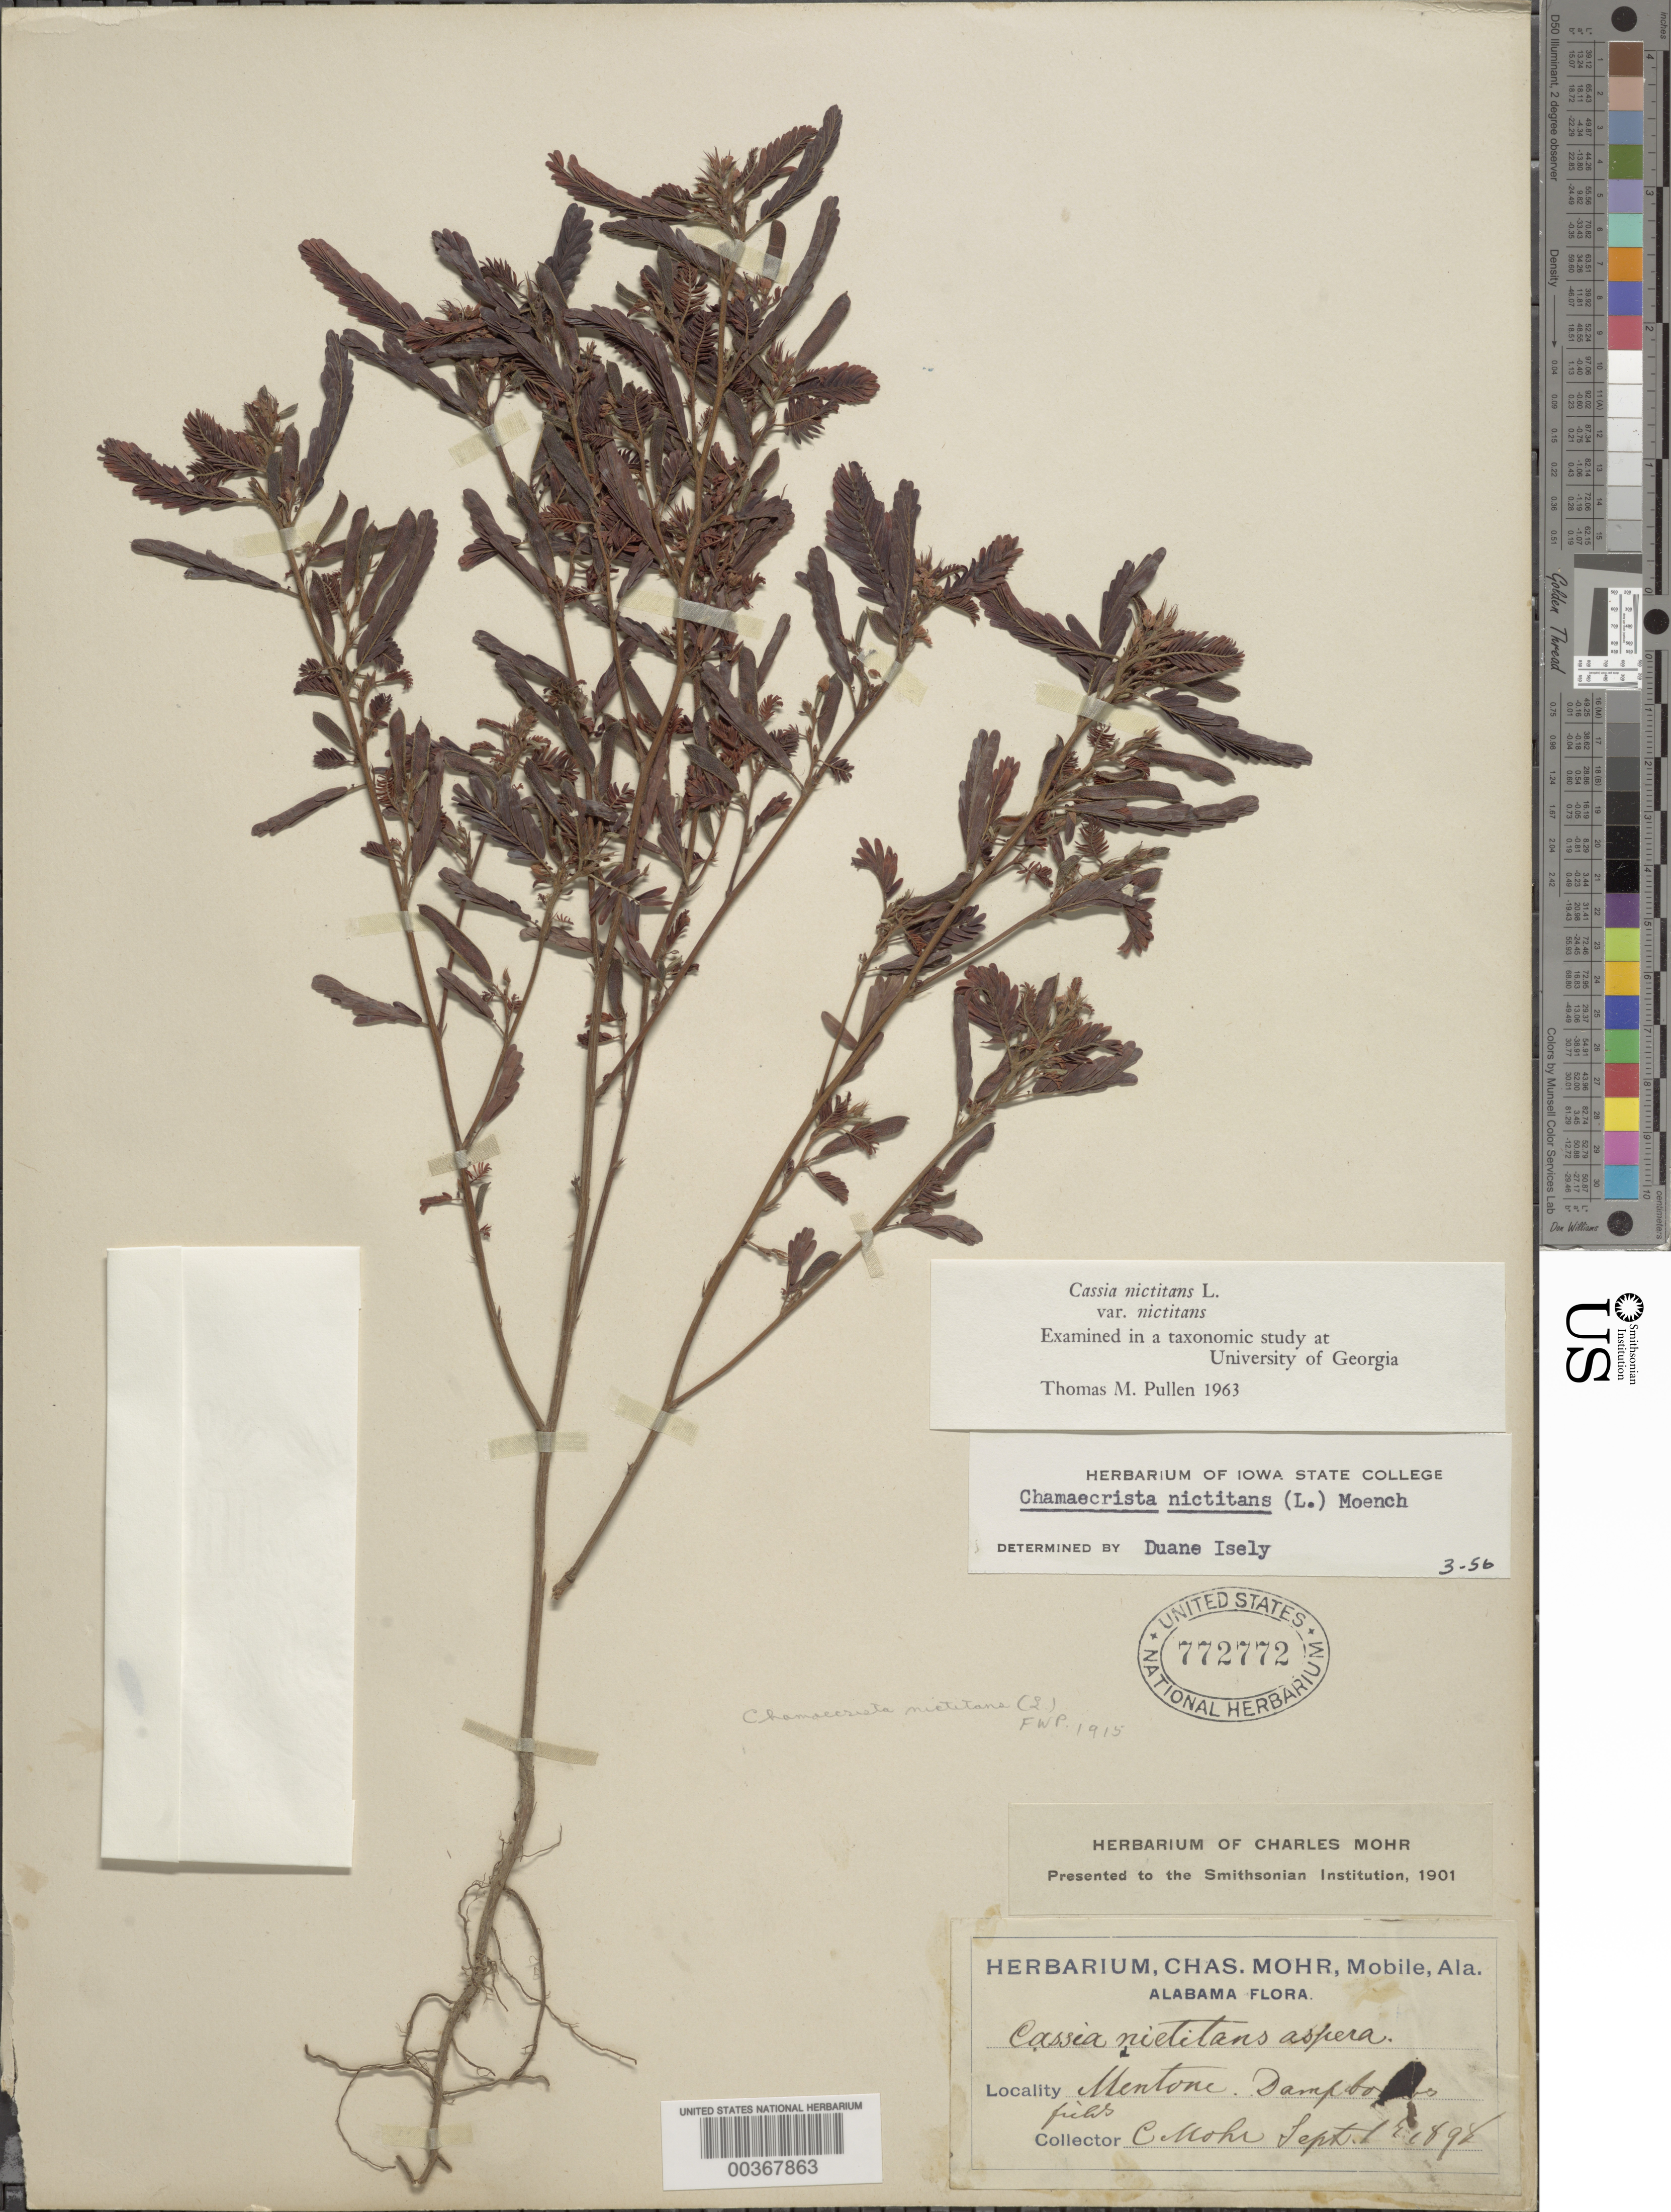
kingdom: Plantae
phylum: Tracheophyta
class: Magnoliopsida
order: Fabales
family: Fabaceae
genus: Chamaecrista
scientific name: Chamaecrista nictitans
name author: (L.) Moench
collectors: C. T. Mohr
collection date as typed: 01 Sep 1898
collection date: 1898-09-01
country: United States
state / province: Alabama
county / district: Dekalb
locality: Mentone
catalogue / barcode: US 772772